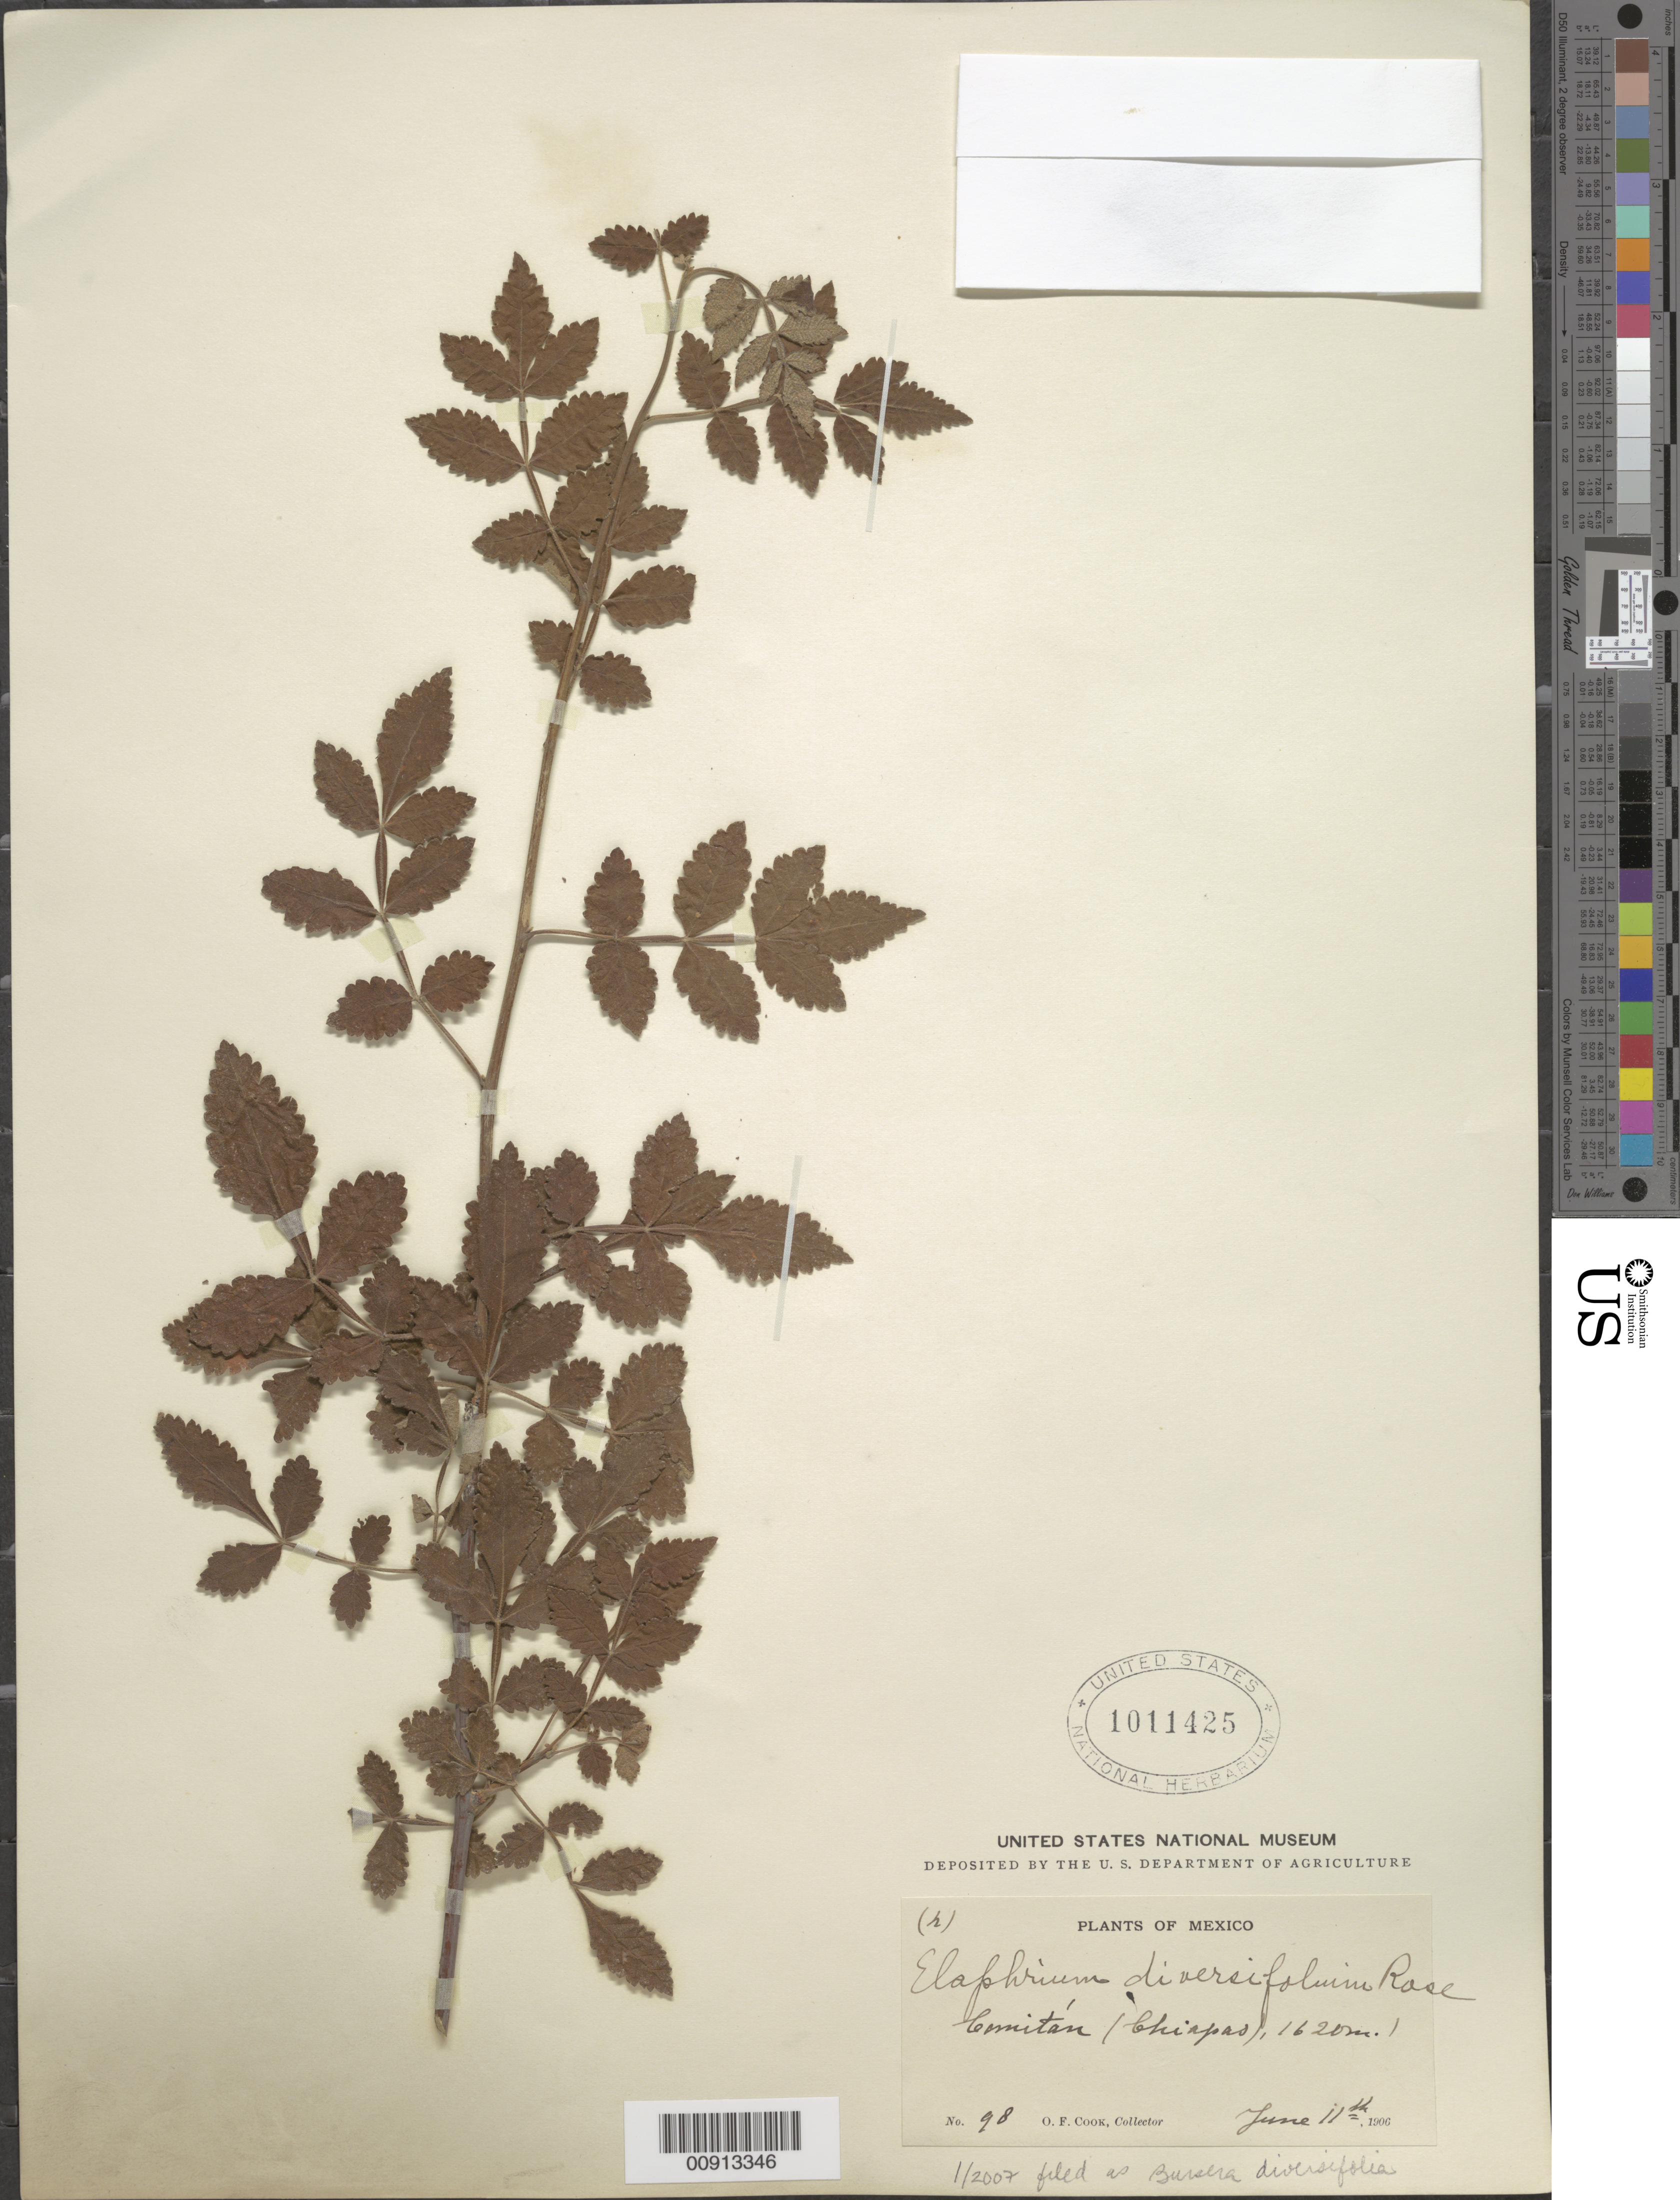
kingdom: Plantae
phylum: Tracheophyta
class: Magnoliopsida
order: Sapindales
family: Burseraceae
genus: Bursera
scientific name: Bursera diversifolia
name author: Rose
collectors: O. F. Cook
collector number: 98 (h)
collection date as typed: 11 Jun 1906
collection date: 1906-06-11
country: Mexico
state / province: Chiapas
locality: Comitán (Chiapas).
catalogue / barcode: US 1011425